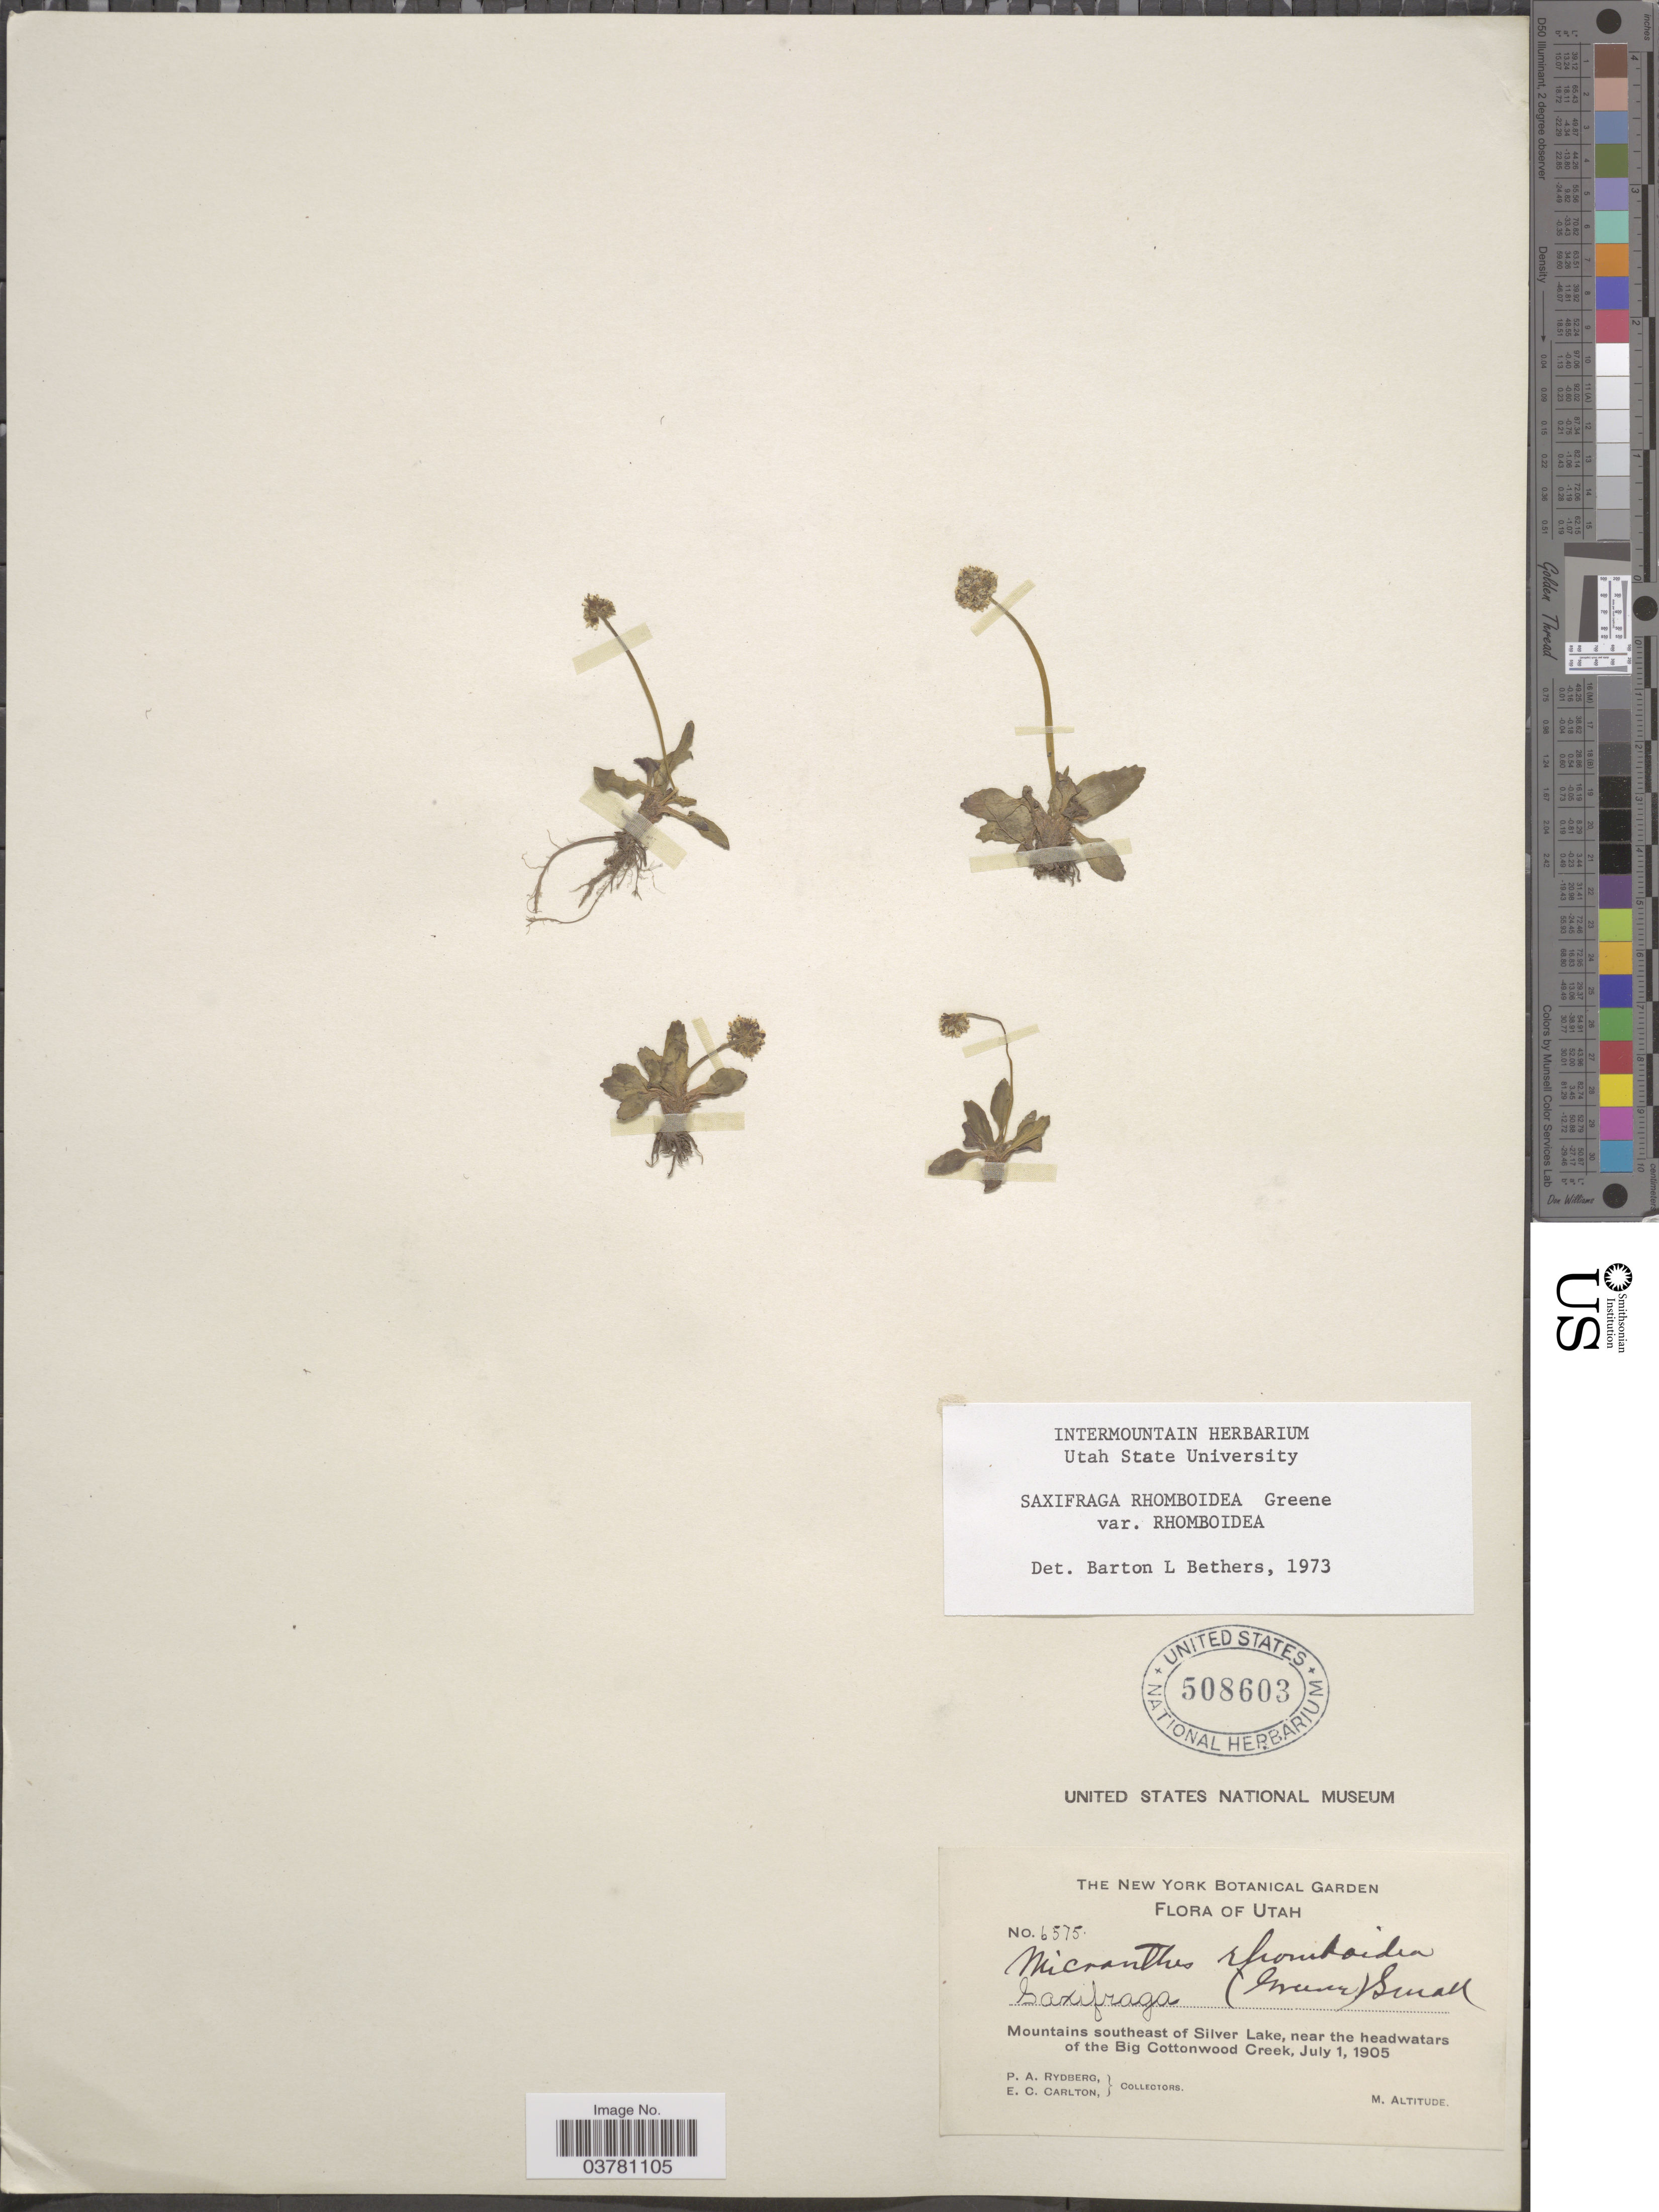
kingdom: Plantae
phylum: Tracheophyta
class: Magnoliopsida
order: Saxifragales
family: Saxifragaceae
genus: Micranthes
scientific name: Micranthes rhomboidea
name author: (Greene) Small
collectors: P. A. Rydberg & E. Carlton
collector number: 6575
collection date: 1905-07-01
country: United States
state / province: Utah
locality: Mountains southeast of Silver Lake, near the headwatars of the Big Cottonwood Creek.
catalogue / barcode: US 508603